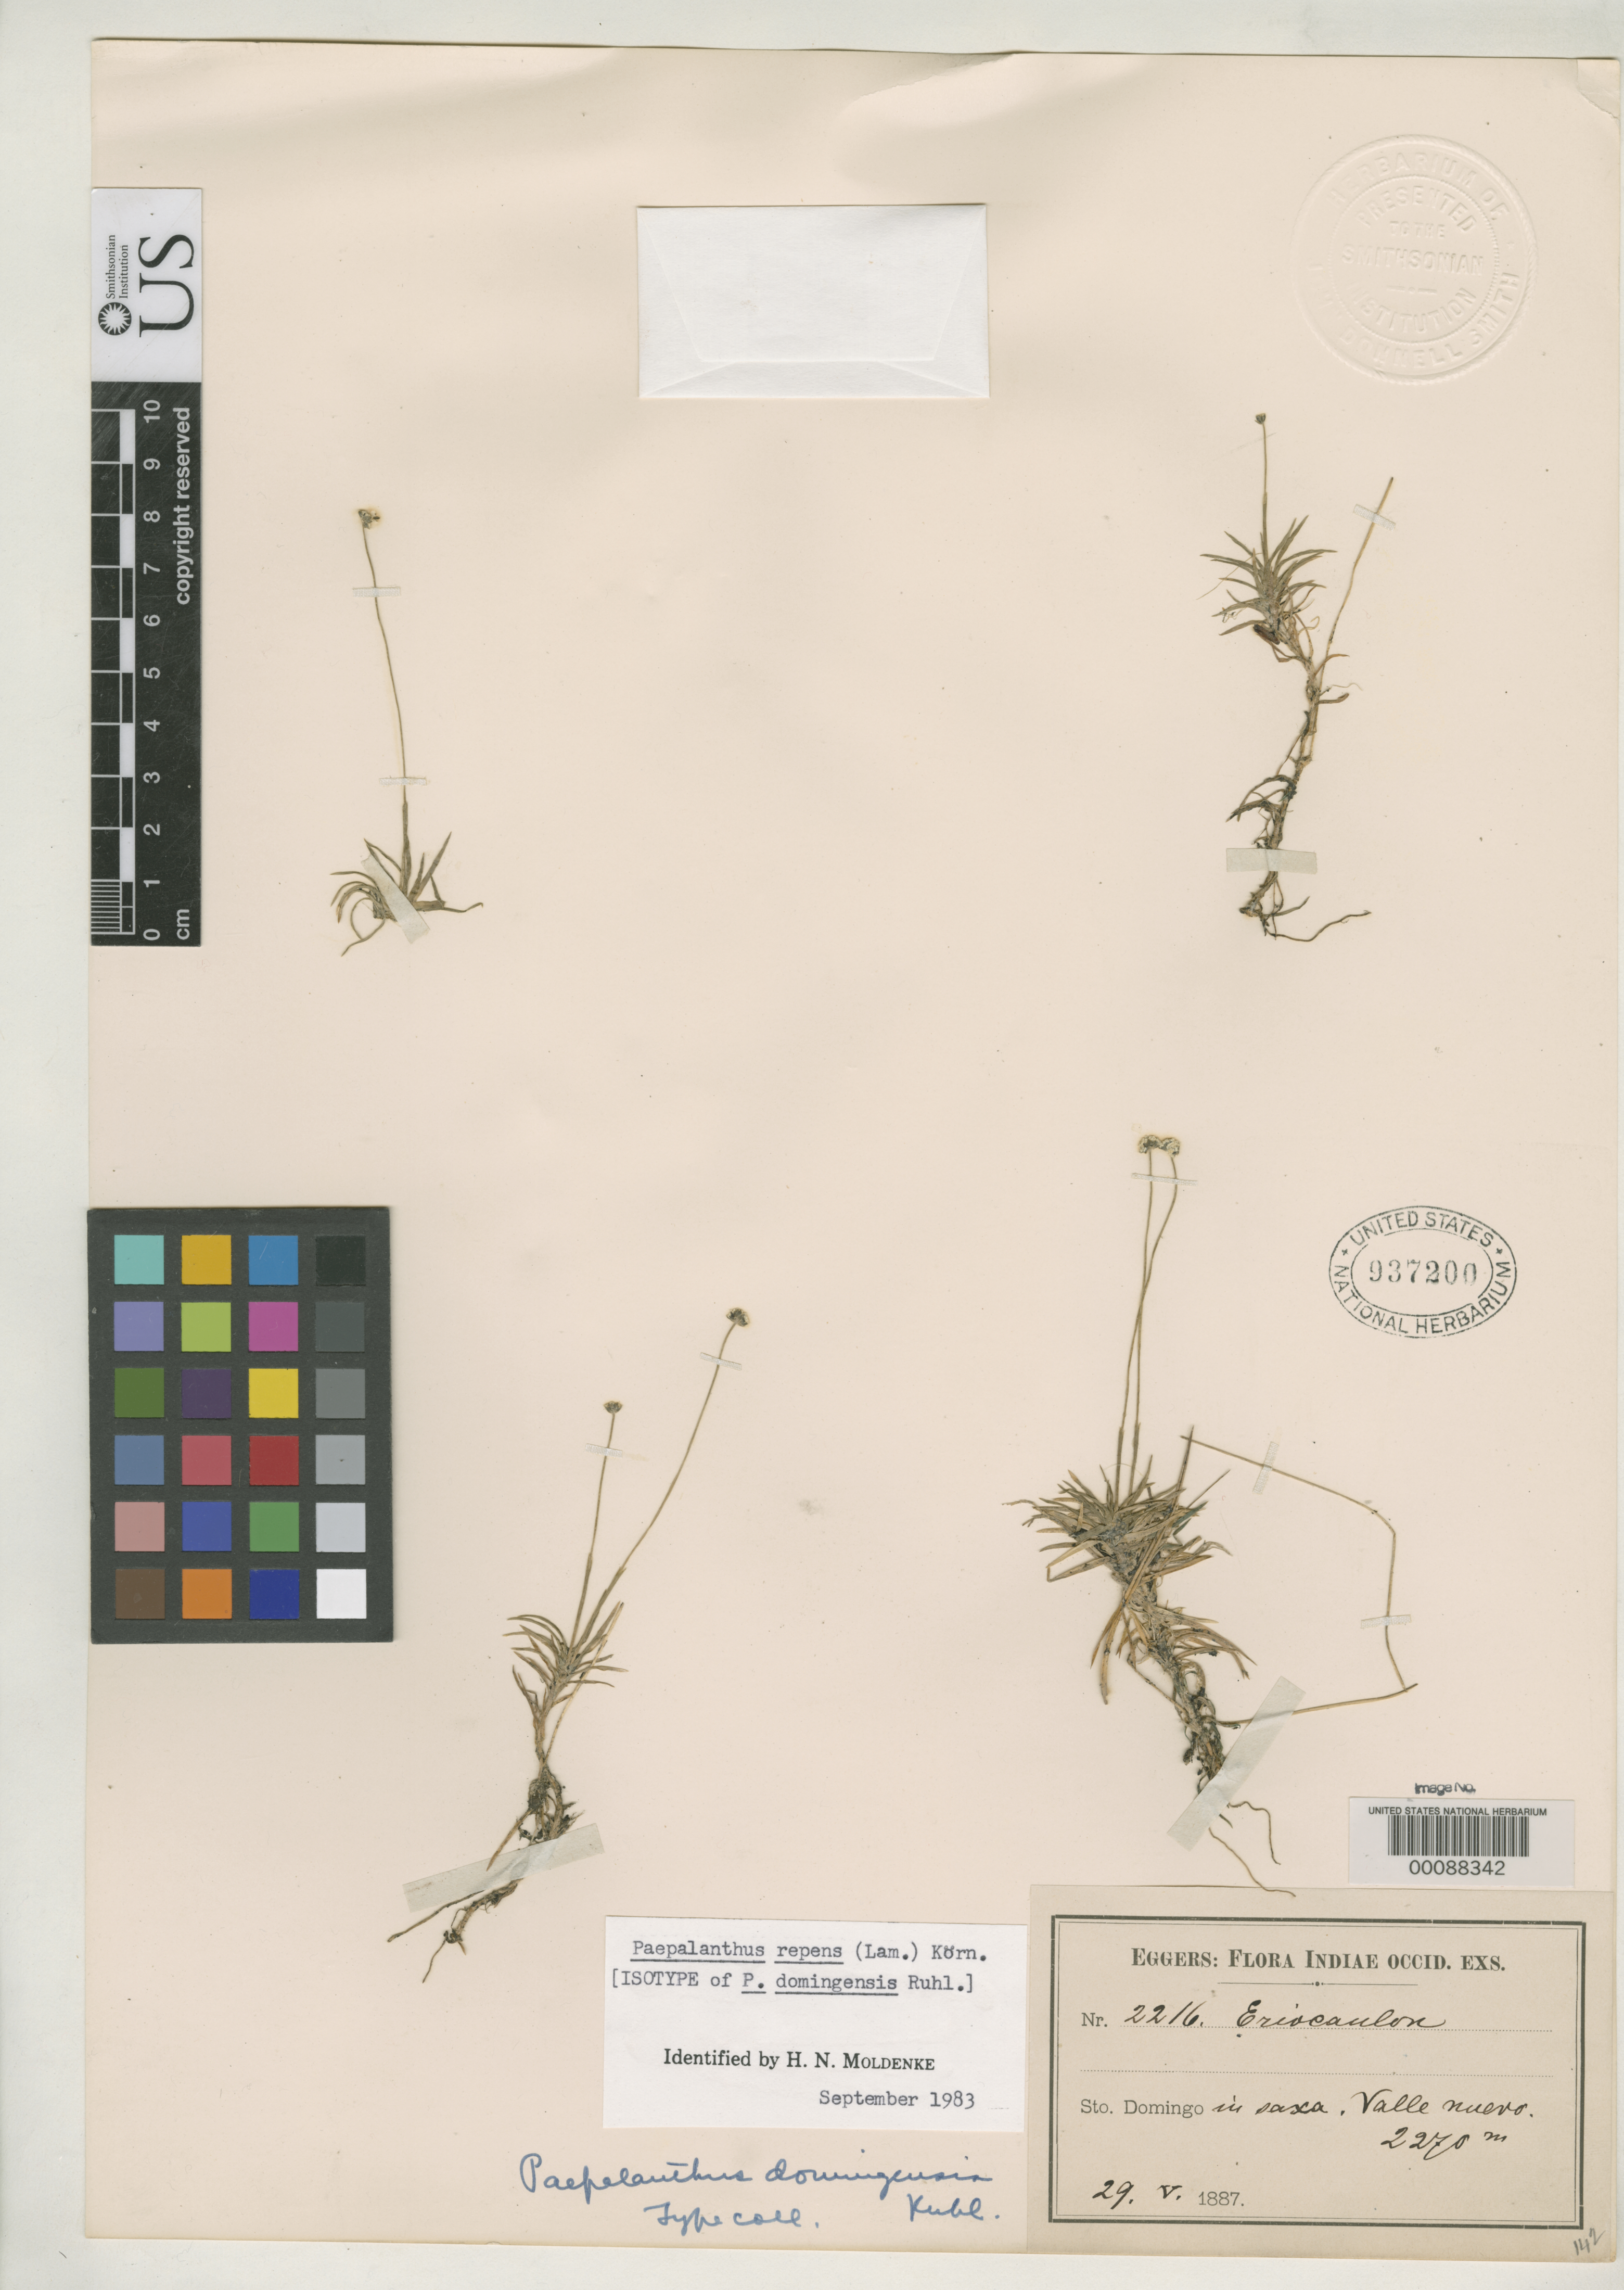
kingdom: Plantae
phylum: Tracheophyta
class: Liliopsida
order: Poales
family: Eriocaulaceae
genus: Paepalanthus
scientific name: Paepalanthus domingensis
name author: Ruhland in Urb.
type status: Syntype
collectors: H. F. A. von Eggers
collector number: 2216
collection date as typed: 29 May 1887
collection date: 1887-05-29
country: Dominican Republic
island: Hispaniola Island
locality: Valle Nuevo.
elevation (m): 2270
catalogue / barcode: US 937200